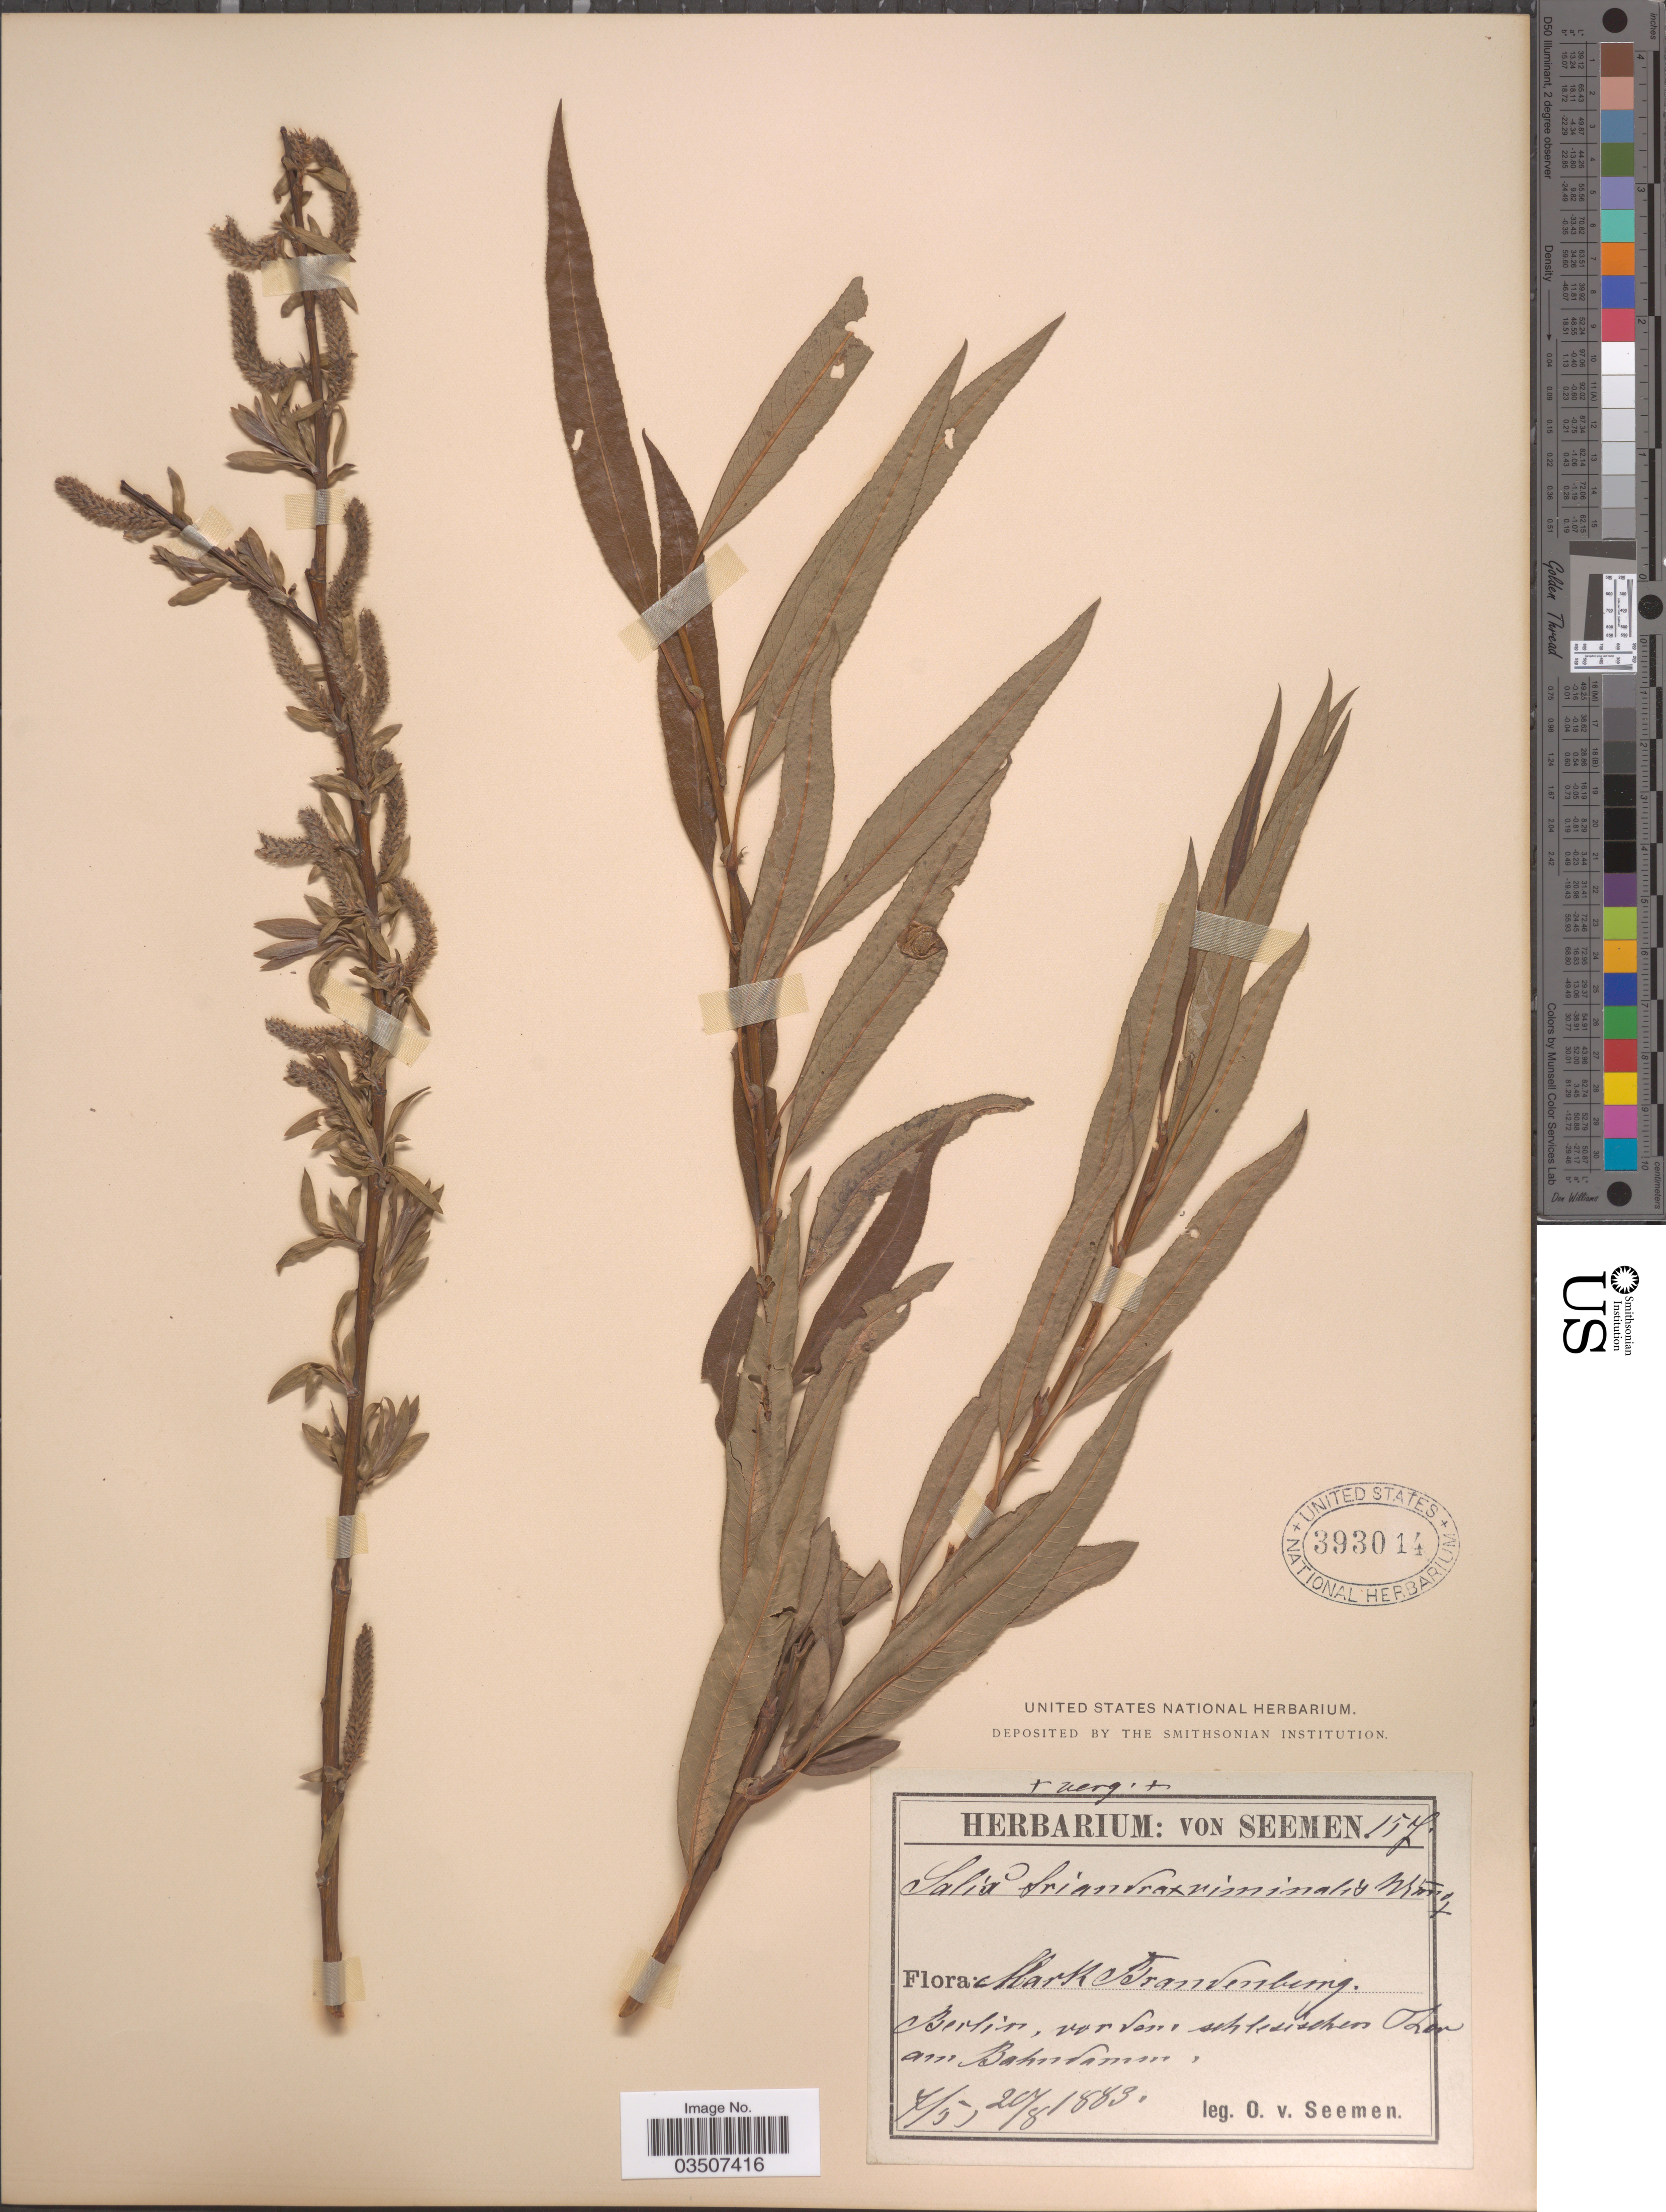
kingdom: Plantae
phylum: Tracheophyta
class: Magnoliopsida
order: Malpighiales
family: Salicaceae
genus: Salix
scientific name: Salix triandra x S. viminalis L.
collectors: K. O. von Seemen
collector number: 157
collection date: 1883-05-07/1883-08-20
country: Germany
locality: Mark Brandenburg. Berlin, vor den schlesischen Tor [interpreted] am Bahndamm.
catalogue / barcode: US 393014